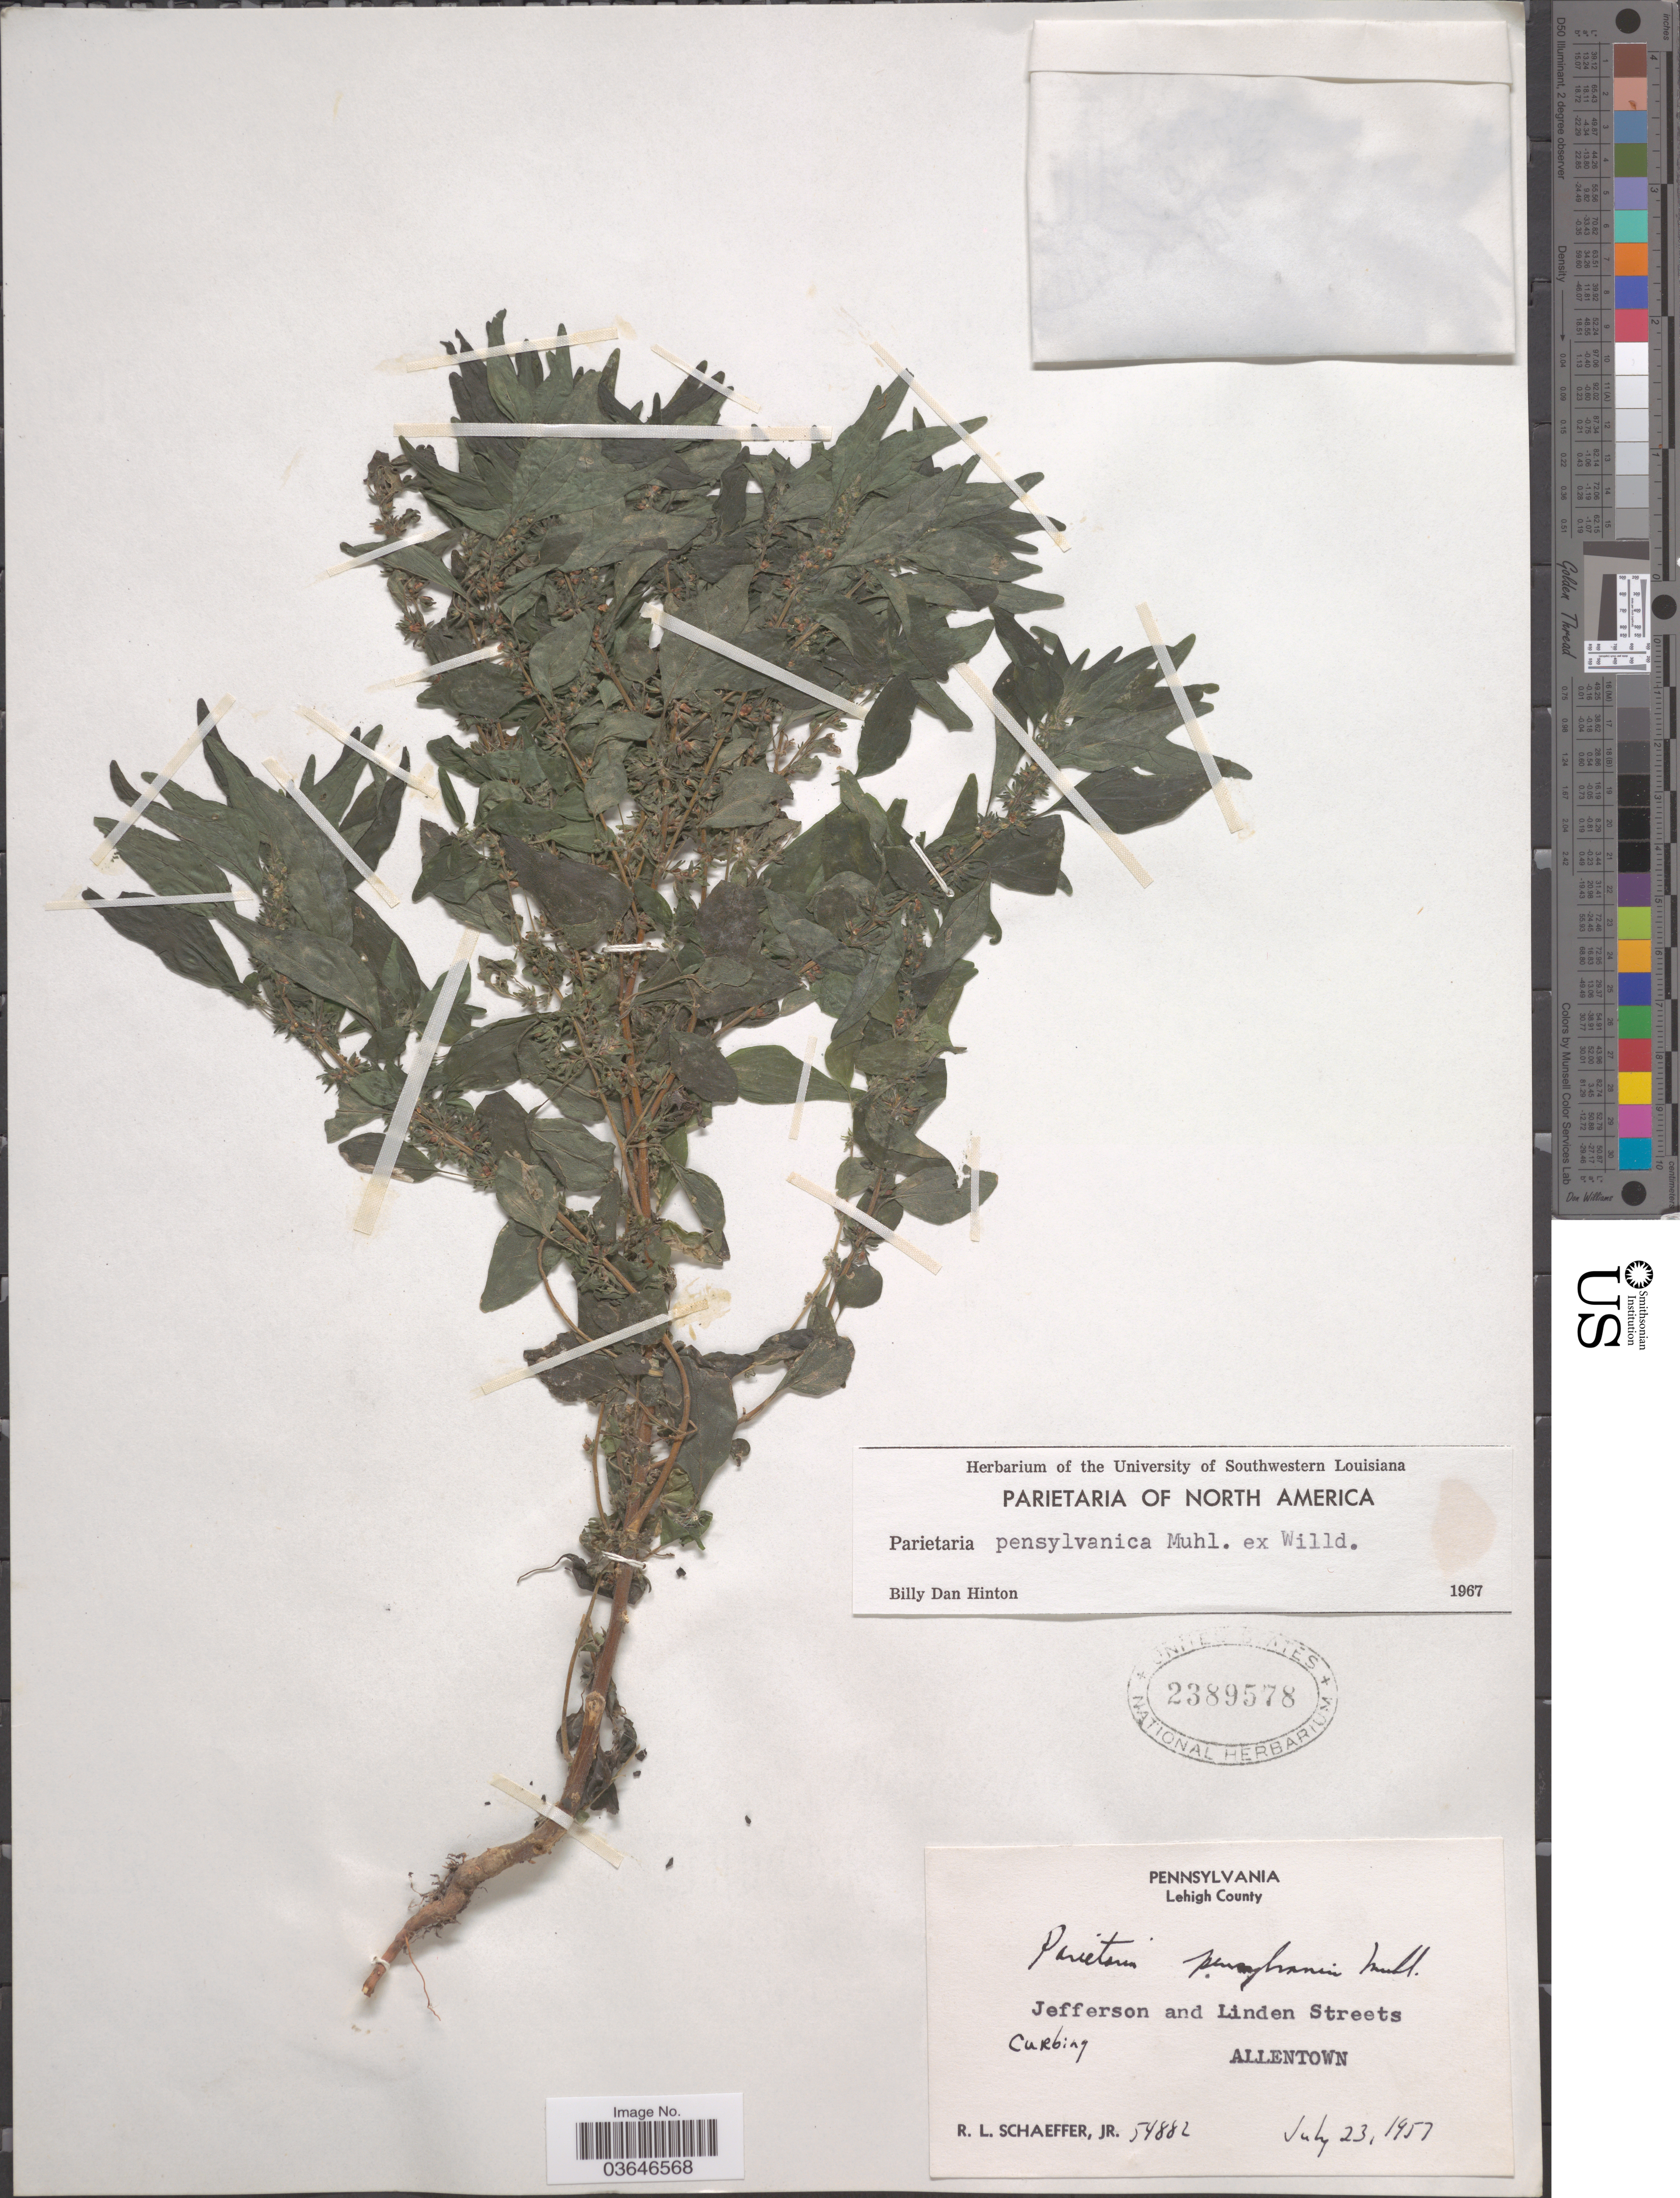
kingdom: Plantae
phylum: Tracheophyta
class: Magnoliopsida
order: Rosales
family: Urticaceae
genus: Parietaria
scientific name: Parietaria pensylvanica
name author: Muhl. ex Willd.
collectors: R. L. Schaeffer Jr.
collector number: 54882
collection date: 1957-07-23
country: United States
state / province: Pennsylvania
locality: Lehigh County. Jefferson and Linden Streets. Curbing. Allentown.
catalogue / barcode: US 2389578